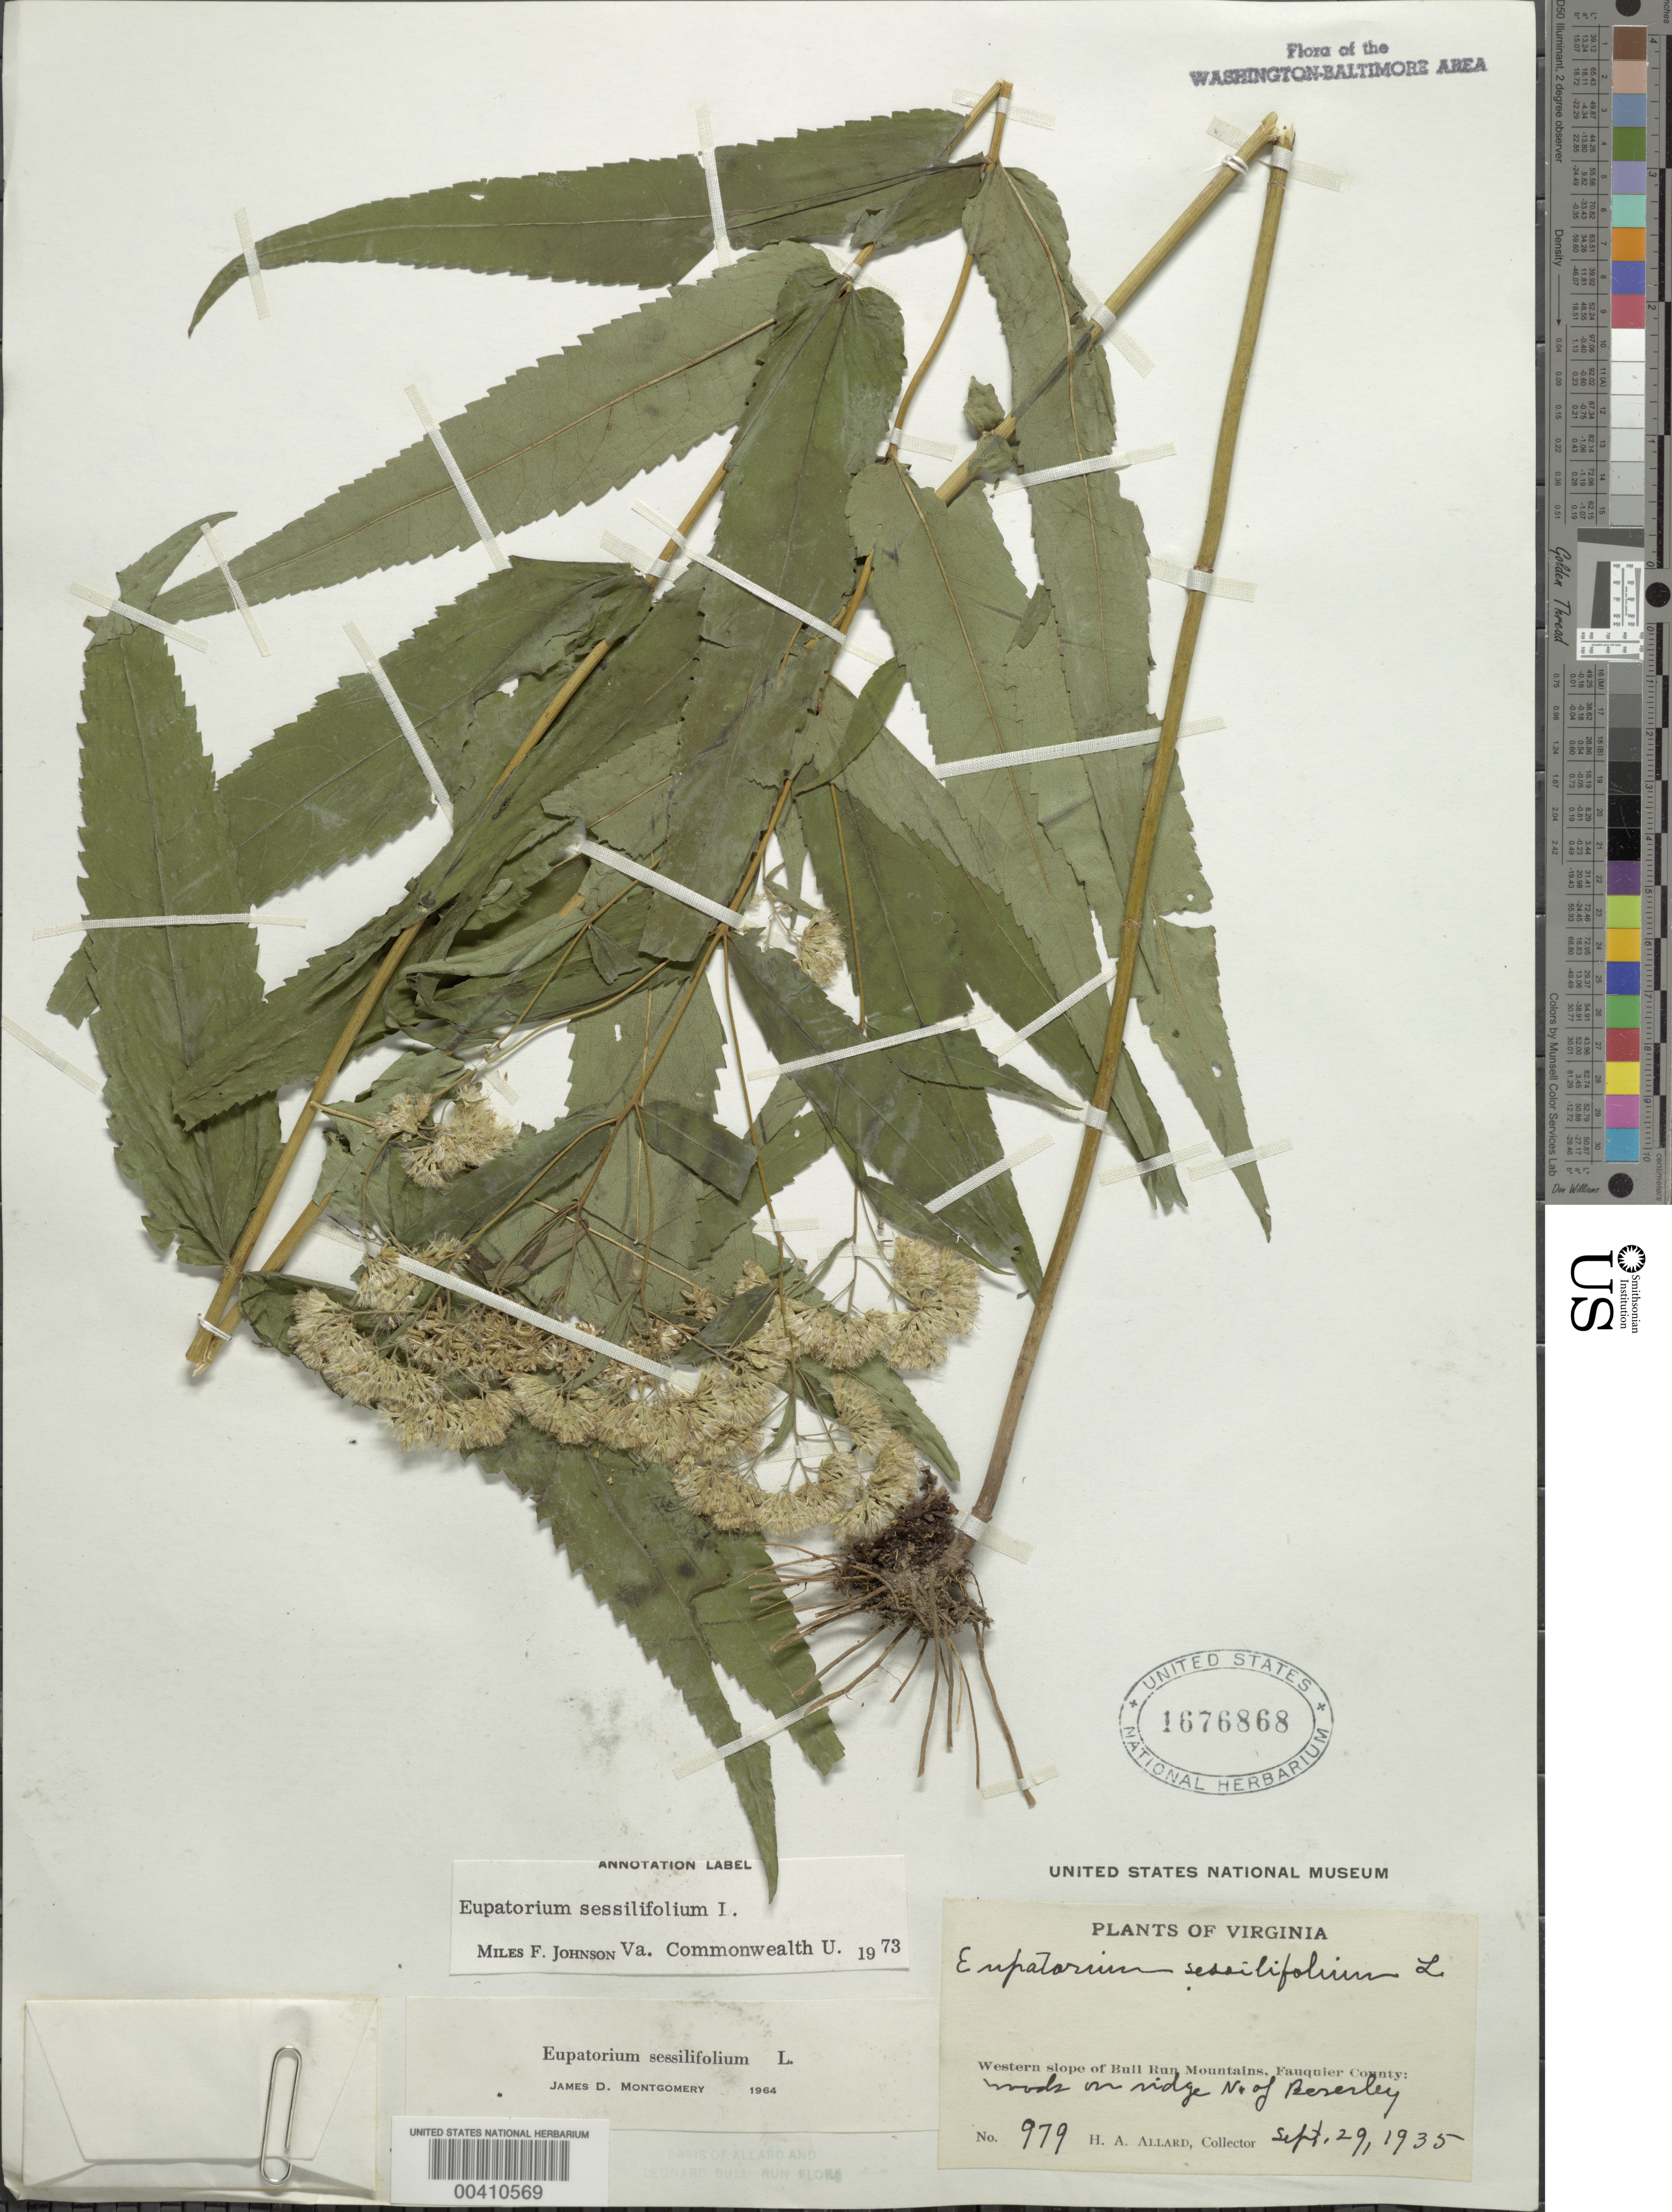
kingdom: Plantae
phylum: Tracheophyta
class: Magnoliopsida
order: Asterales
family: Asteraceae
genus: Eupatorium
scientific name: Eupatorium sessilifolium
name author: L.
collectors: H. A. Allard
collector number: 979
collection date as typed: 29 Sep 1935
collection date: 1935-09-29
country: United States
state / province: Virginia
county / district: Fauquier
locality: N of Beverley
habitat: Woods on ridge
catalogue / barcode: US 1676868